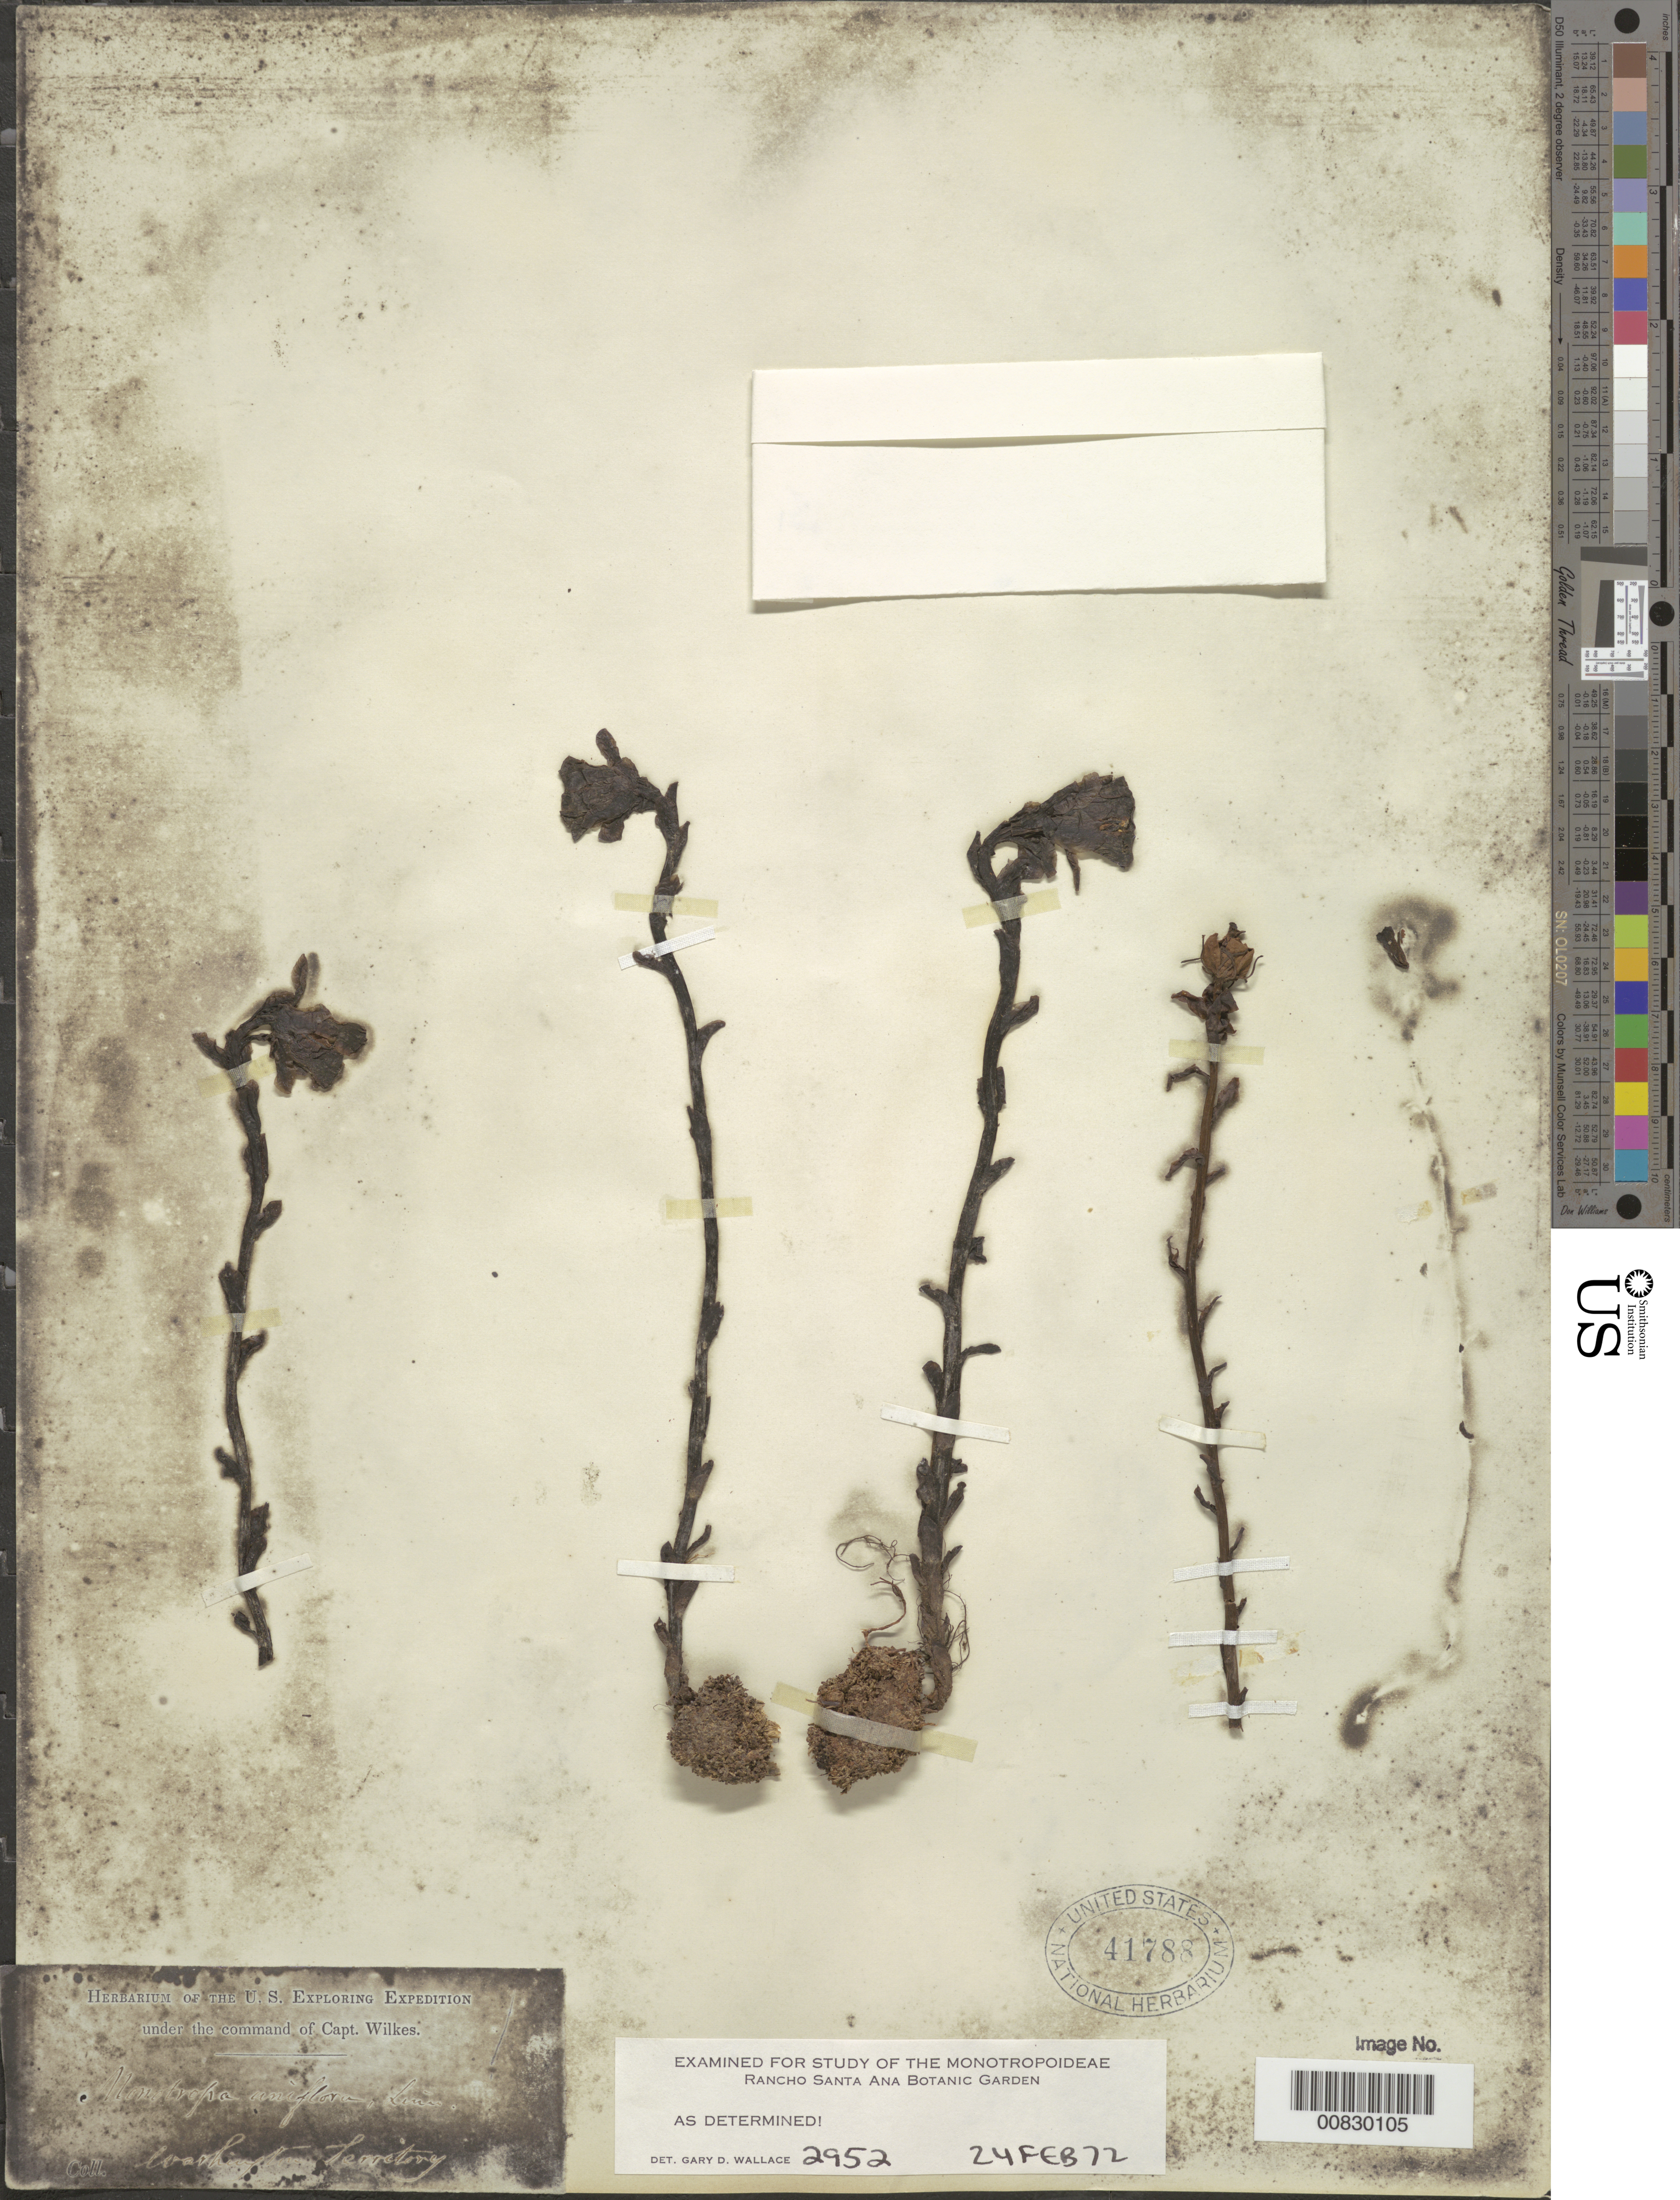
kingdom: Plantae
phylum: Tracheophyta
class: Magnoliopsida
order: Ericales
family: Ericaceae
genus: Monotropa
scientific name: Monotropa uniflora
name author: L.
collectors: Wilkes Explor. Exped.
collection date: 1838/1842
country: United States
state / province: Washington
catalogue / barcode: US 41788